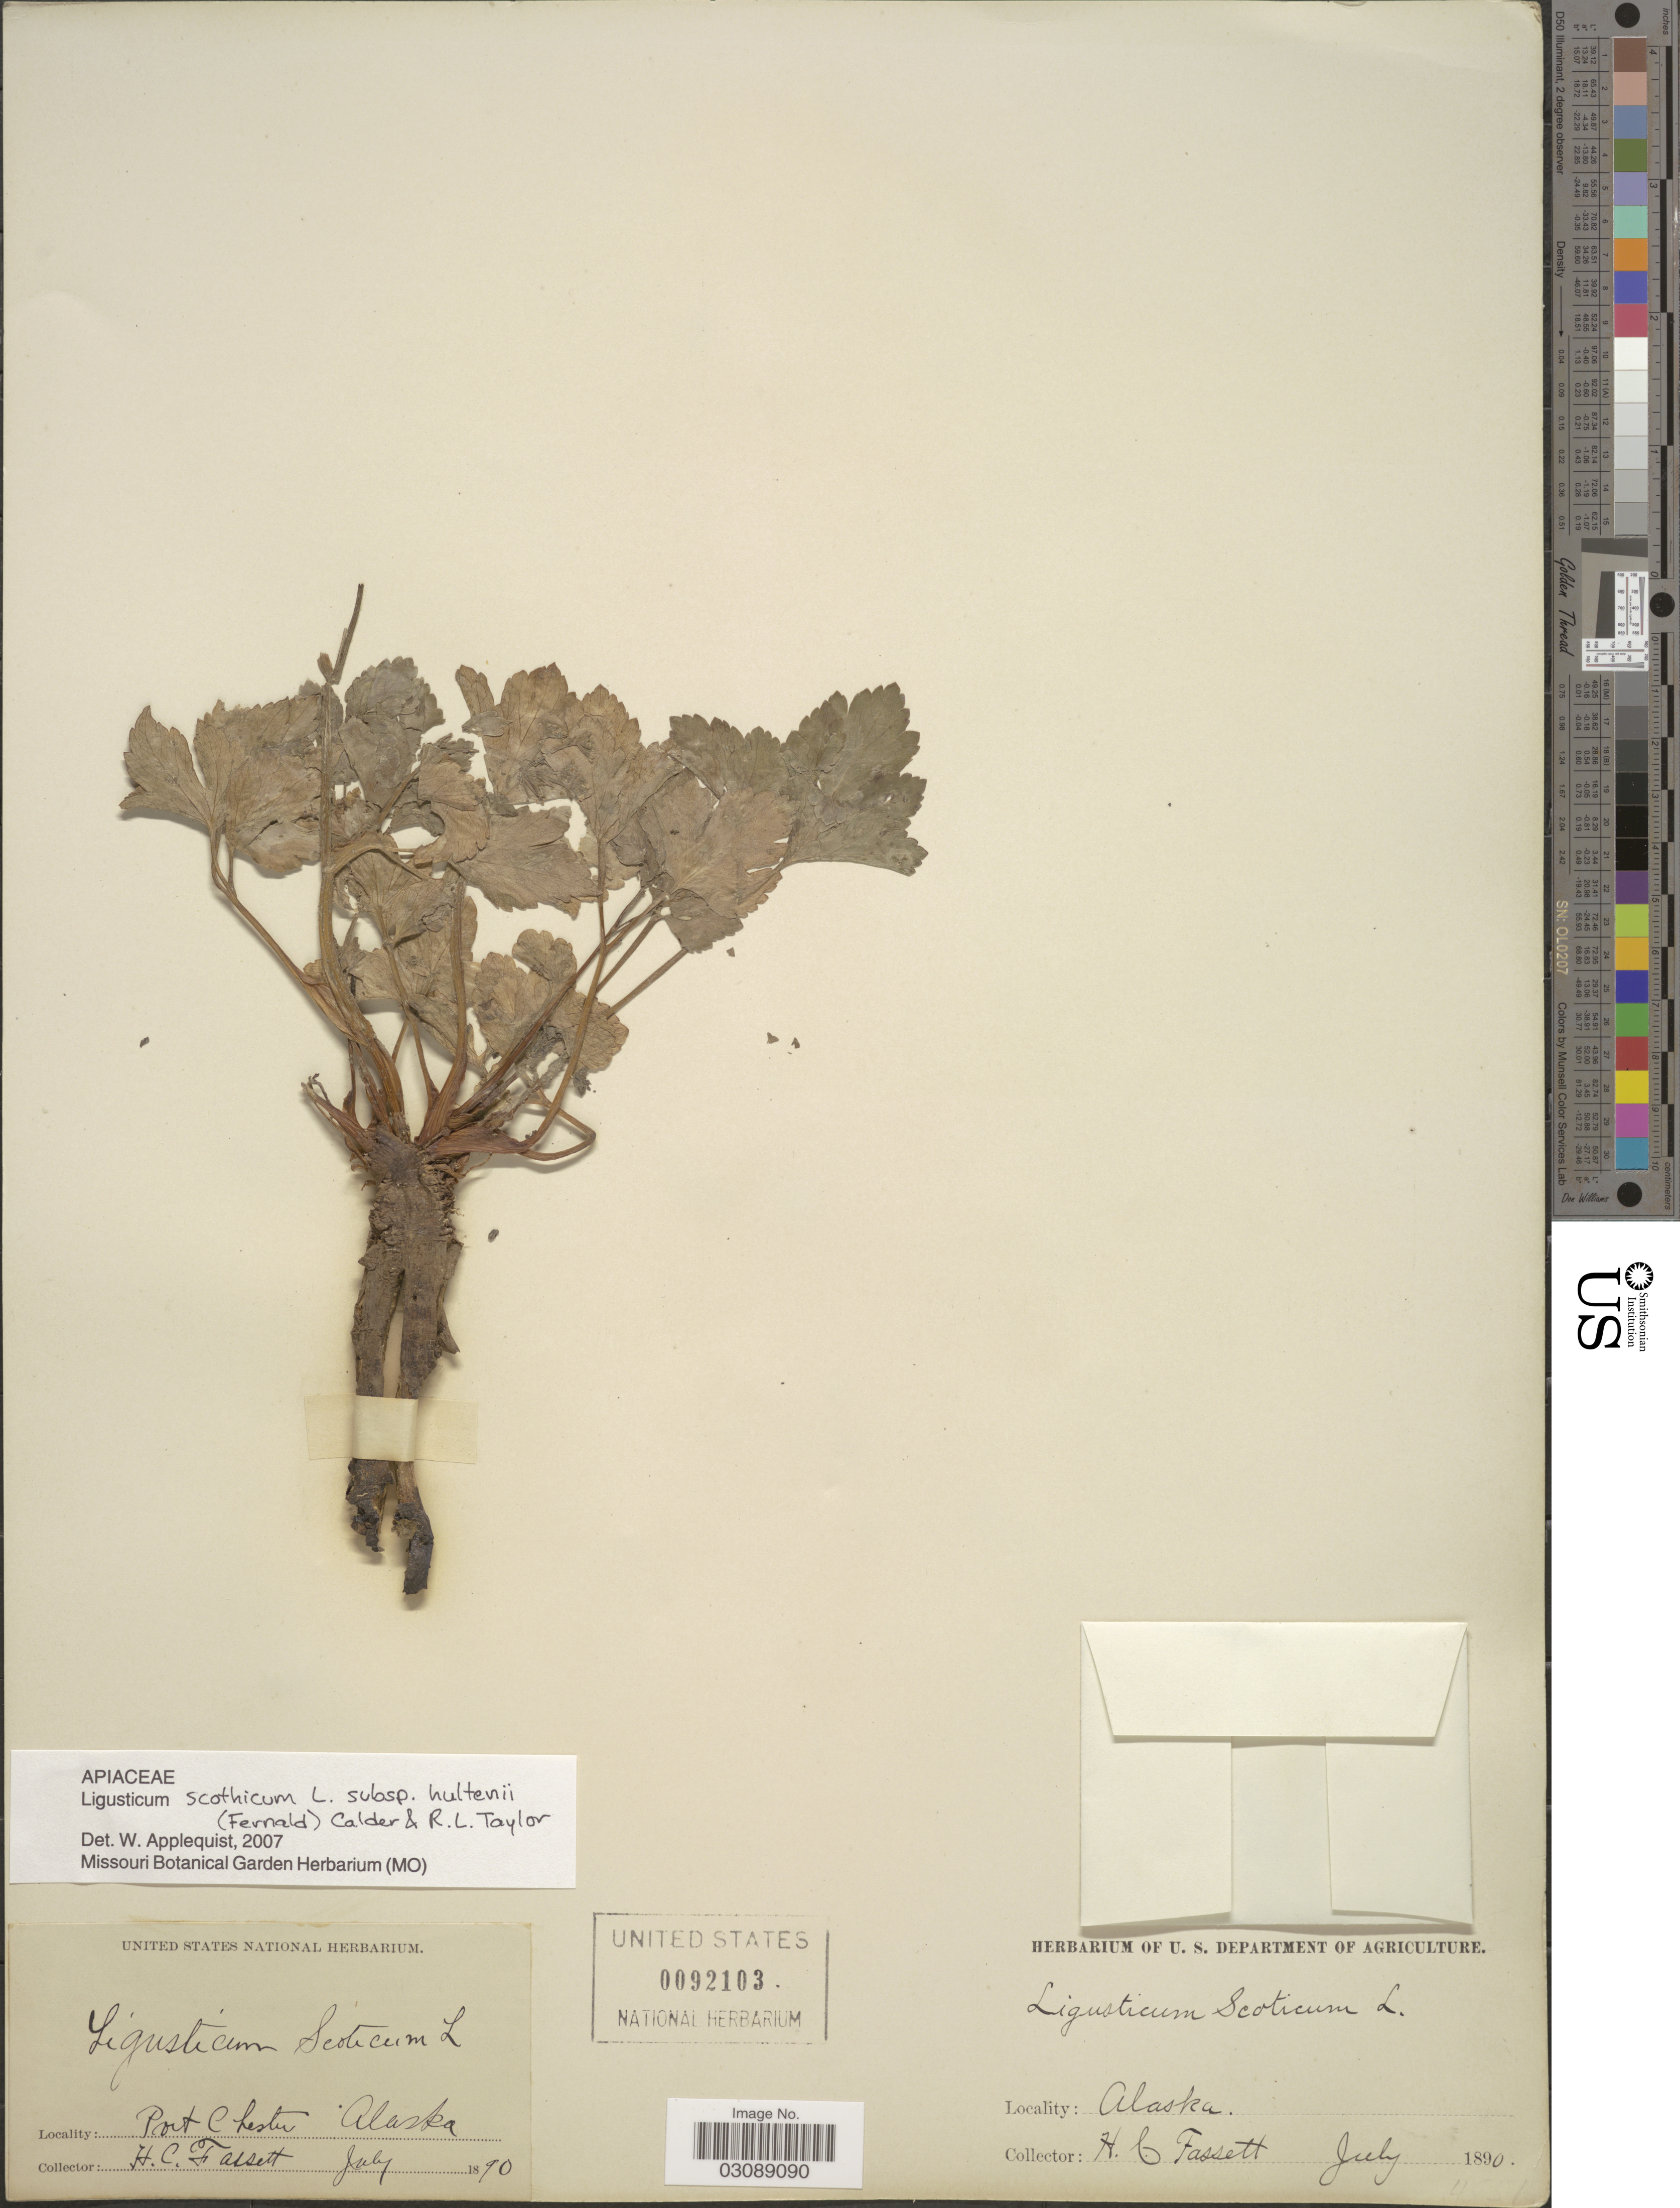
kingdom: Plantae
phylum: Tracheophyta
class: Magnoliopsida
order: Apiales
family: Apiaceae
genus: Ligusticum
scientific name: Ligusticum scoticum subsp. hultenii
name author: (Fernald) Calder & Roy L. Taylor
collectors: H. C. Fassett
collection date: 1890-07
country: United States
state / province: Alaska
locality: Port Chester.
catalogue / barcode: US 92103